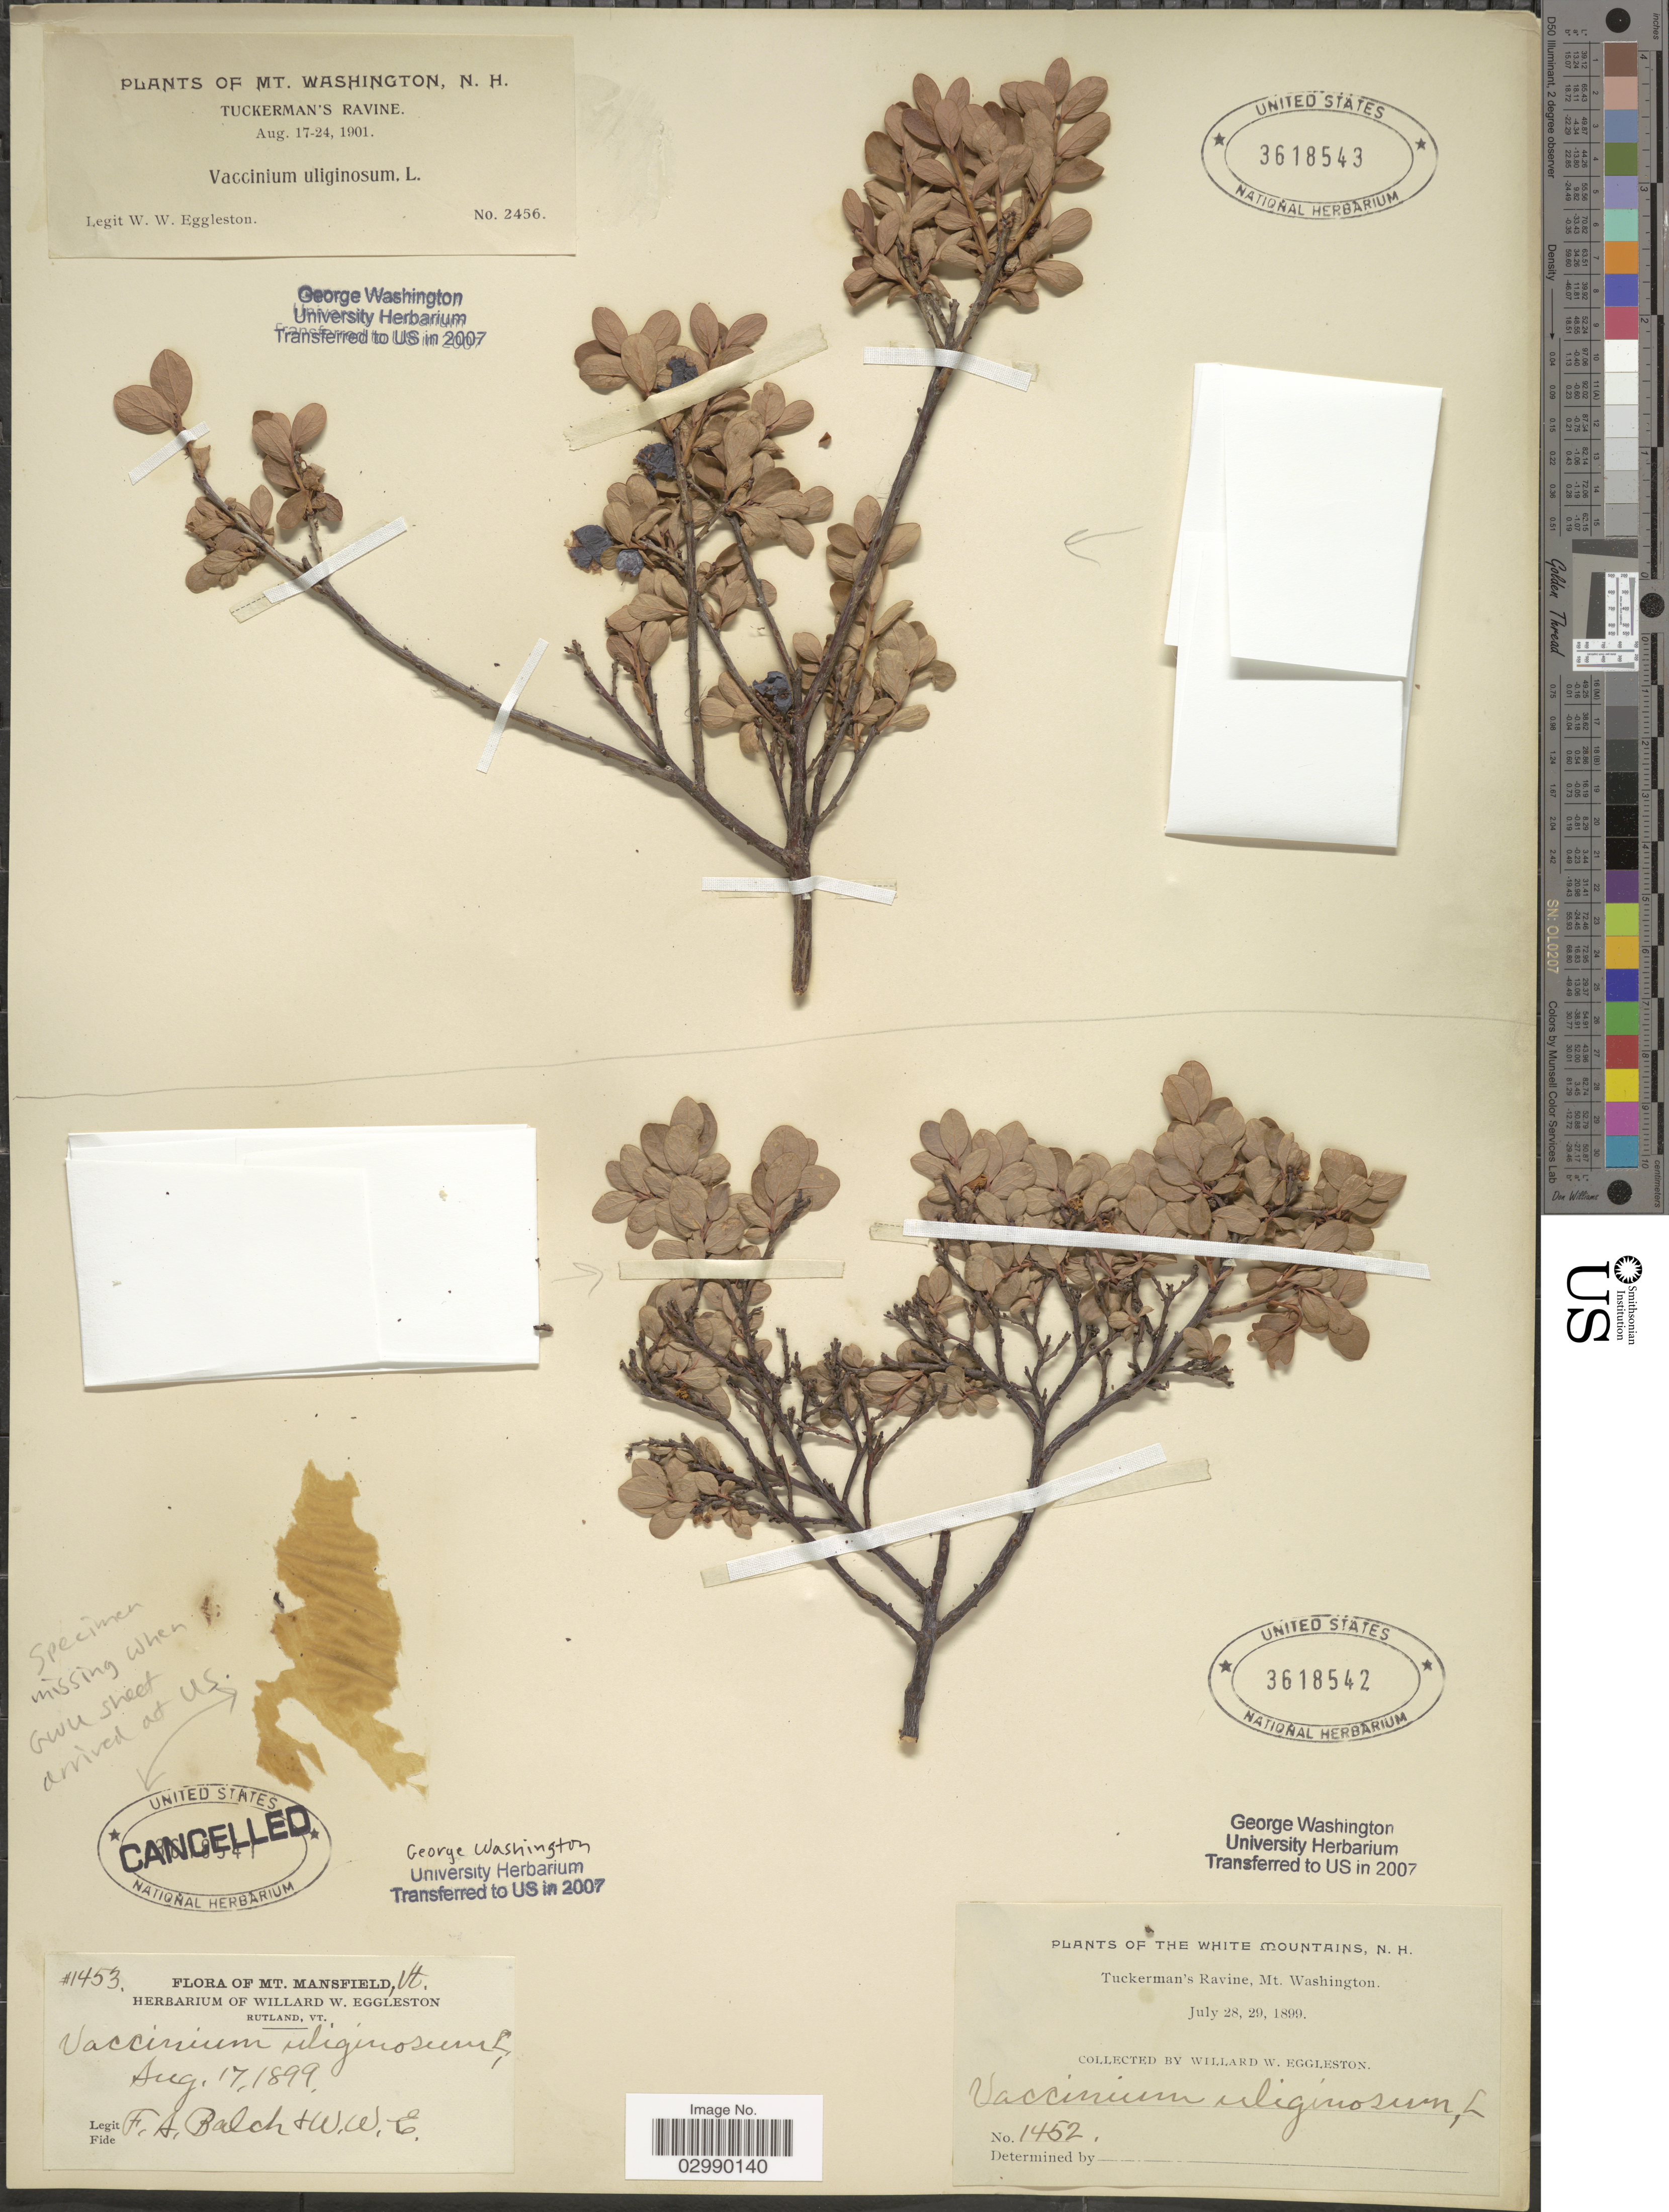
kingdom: Plantae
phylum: Tracheophyta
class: Magnoliopsida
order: Ericales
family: Ericaceae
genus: Vaccinium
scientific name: Vaccinium uliginosum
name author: L.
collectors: W. W. Eggleston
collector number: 2456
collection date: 1901-08-17/1901-08-24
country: United States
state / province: New Hampshire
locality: Mt. Washington, Tuckerman's Ravine.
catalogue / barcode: US 3618543-3